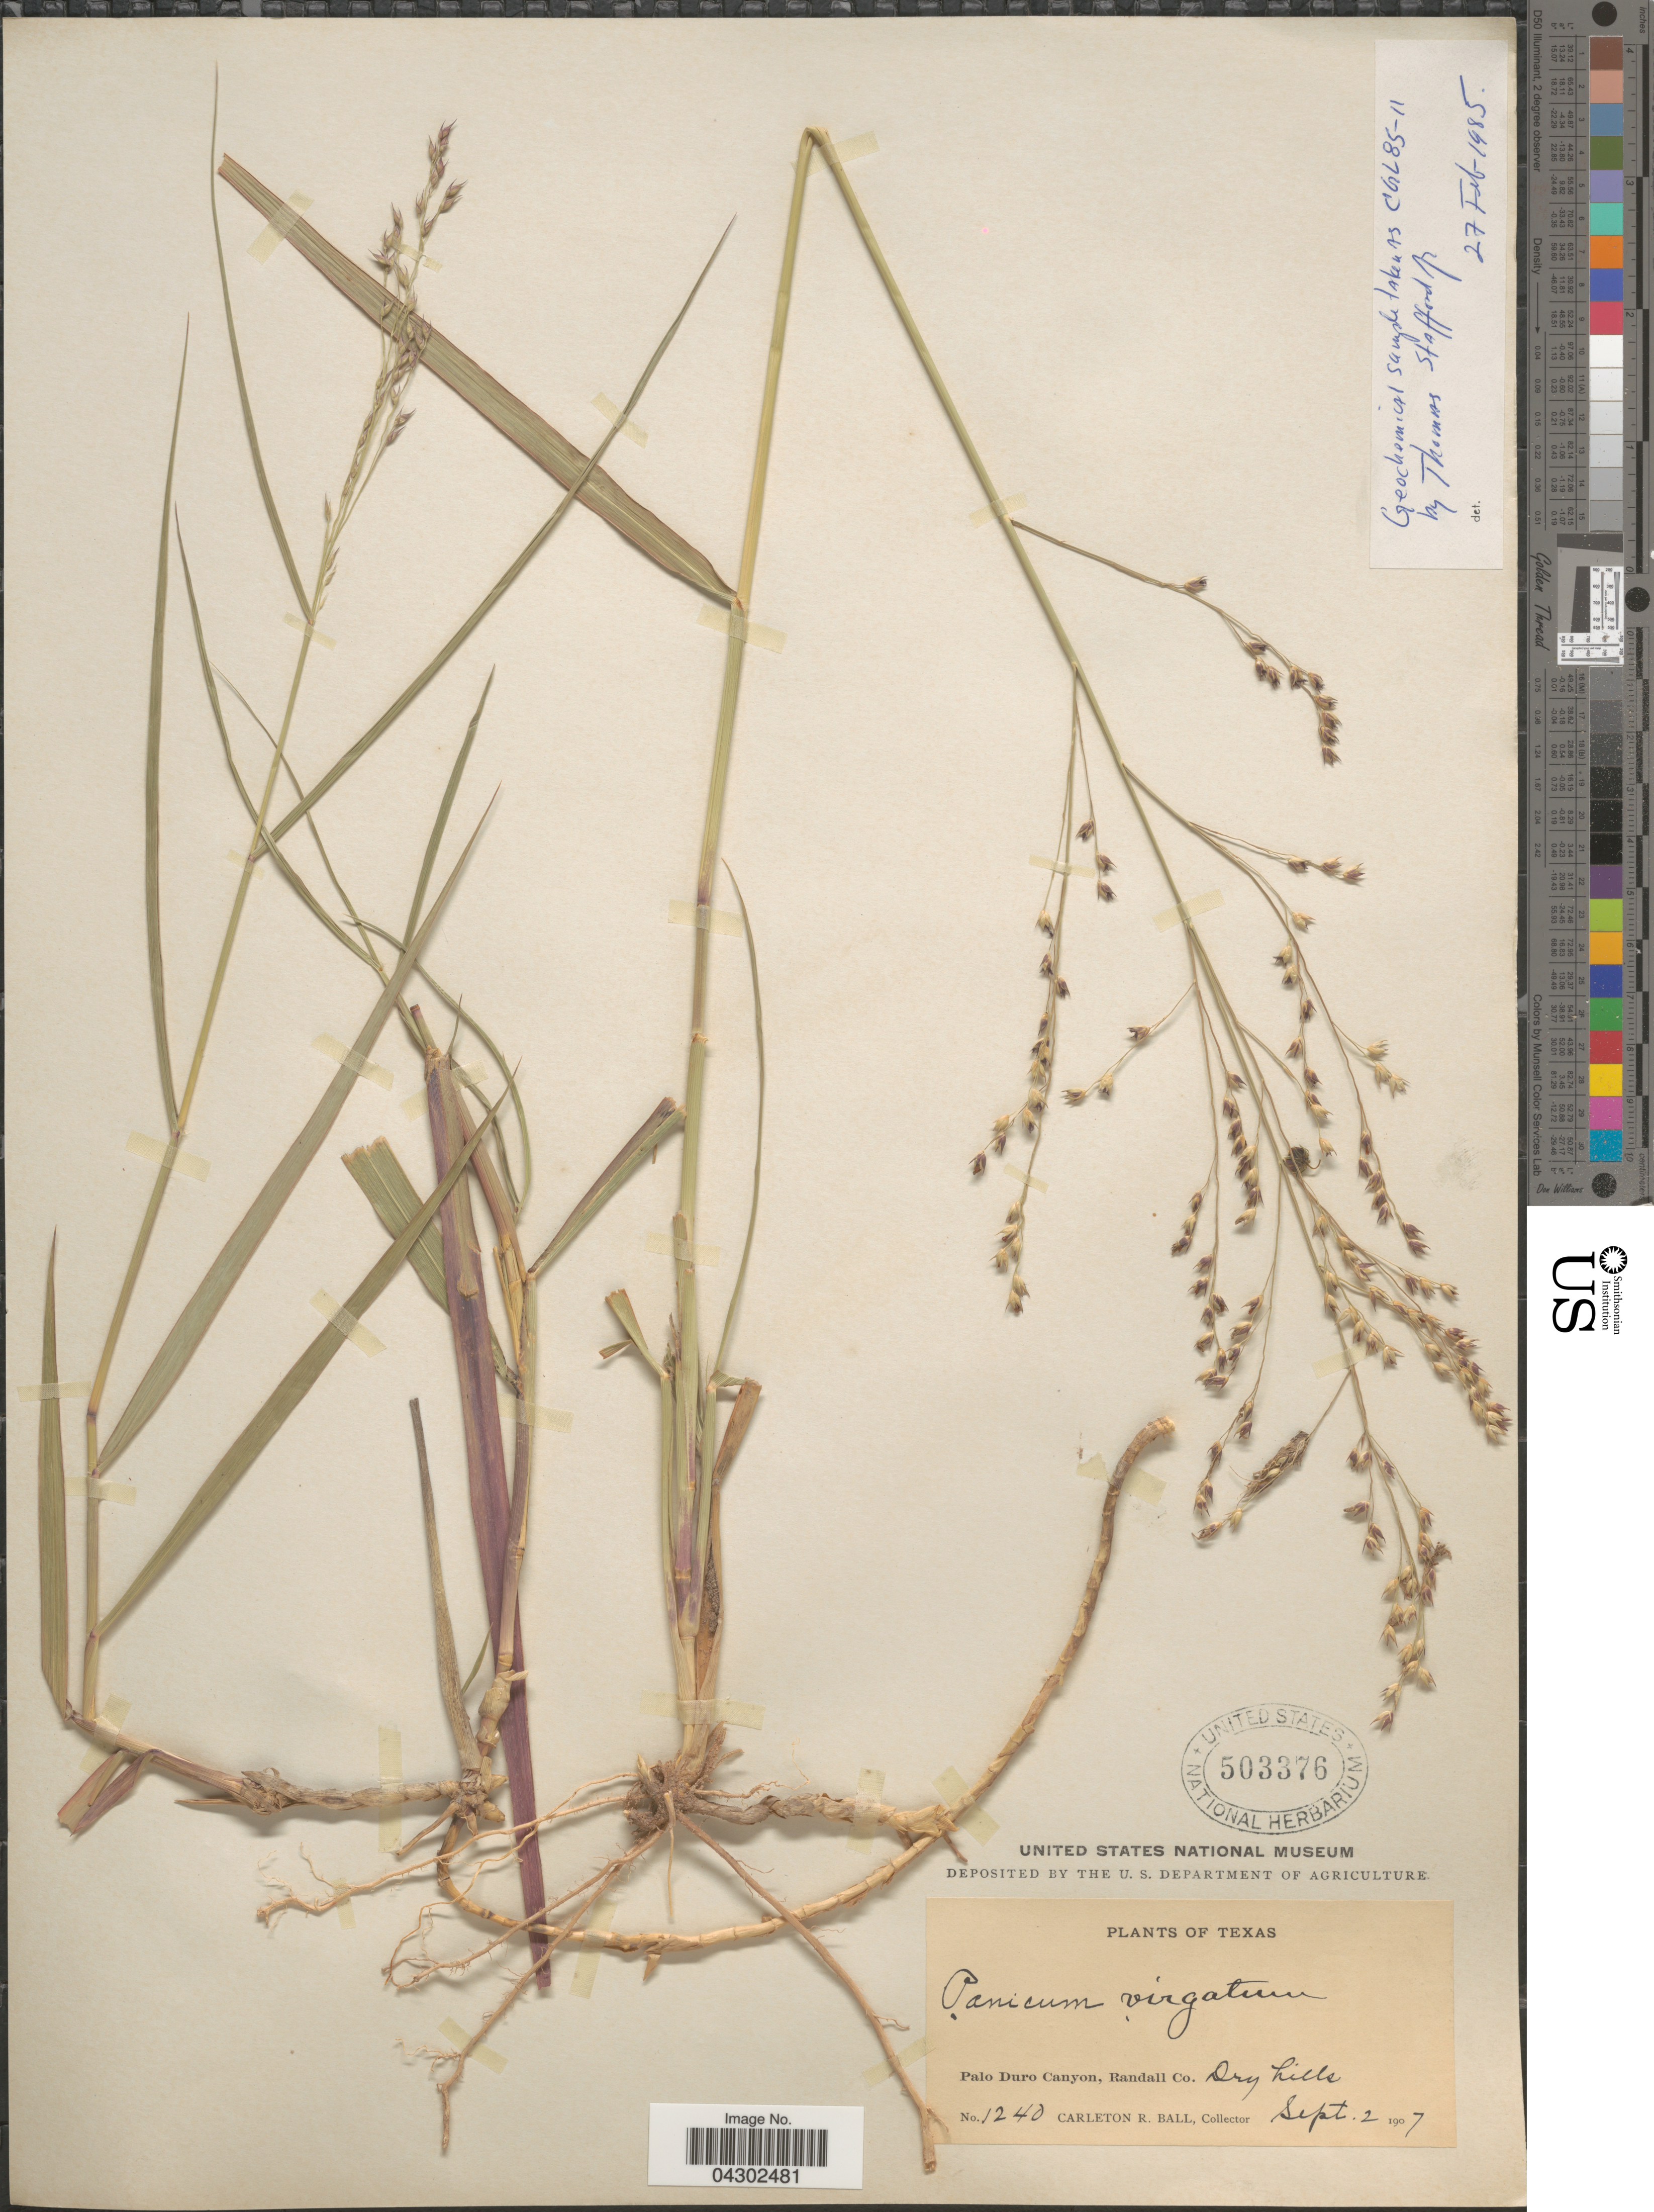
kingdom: Plantae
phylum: Tracheophyta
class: Liliopsida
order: Poales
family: Poaceae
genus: Panicum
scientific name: Panicum virgatum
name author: L.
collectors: C. R. Ball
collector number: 1240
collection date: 1907-09-02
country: United States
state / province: Texas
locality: Palo Duro Canyon, Randall Co. Dry hills.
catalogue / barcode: US 503376